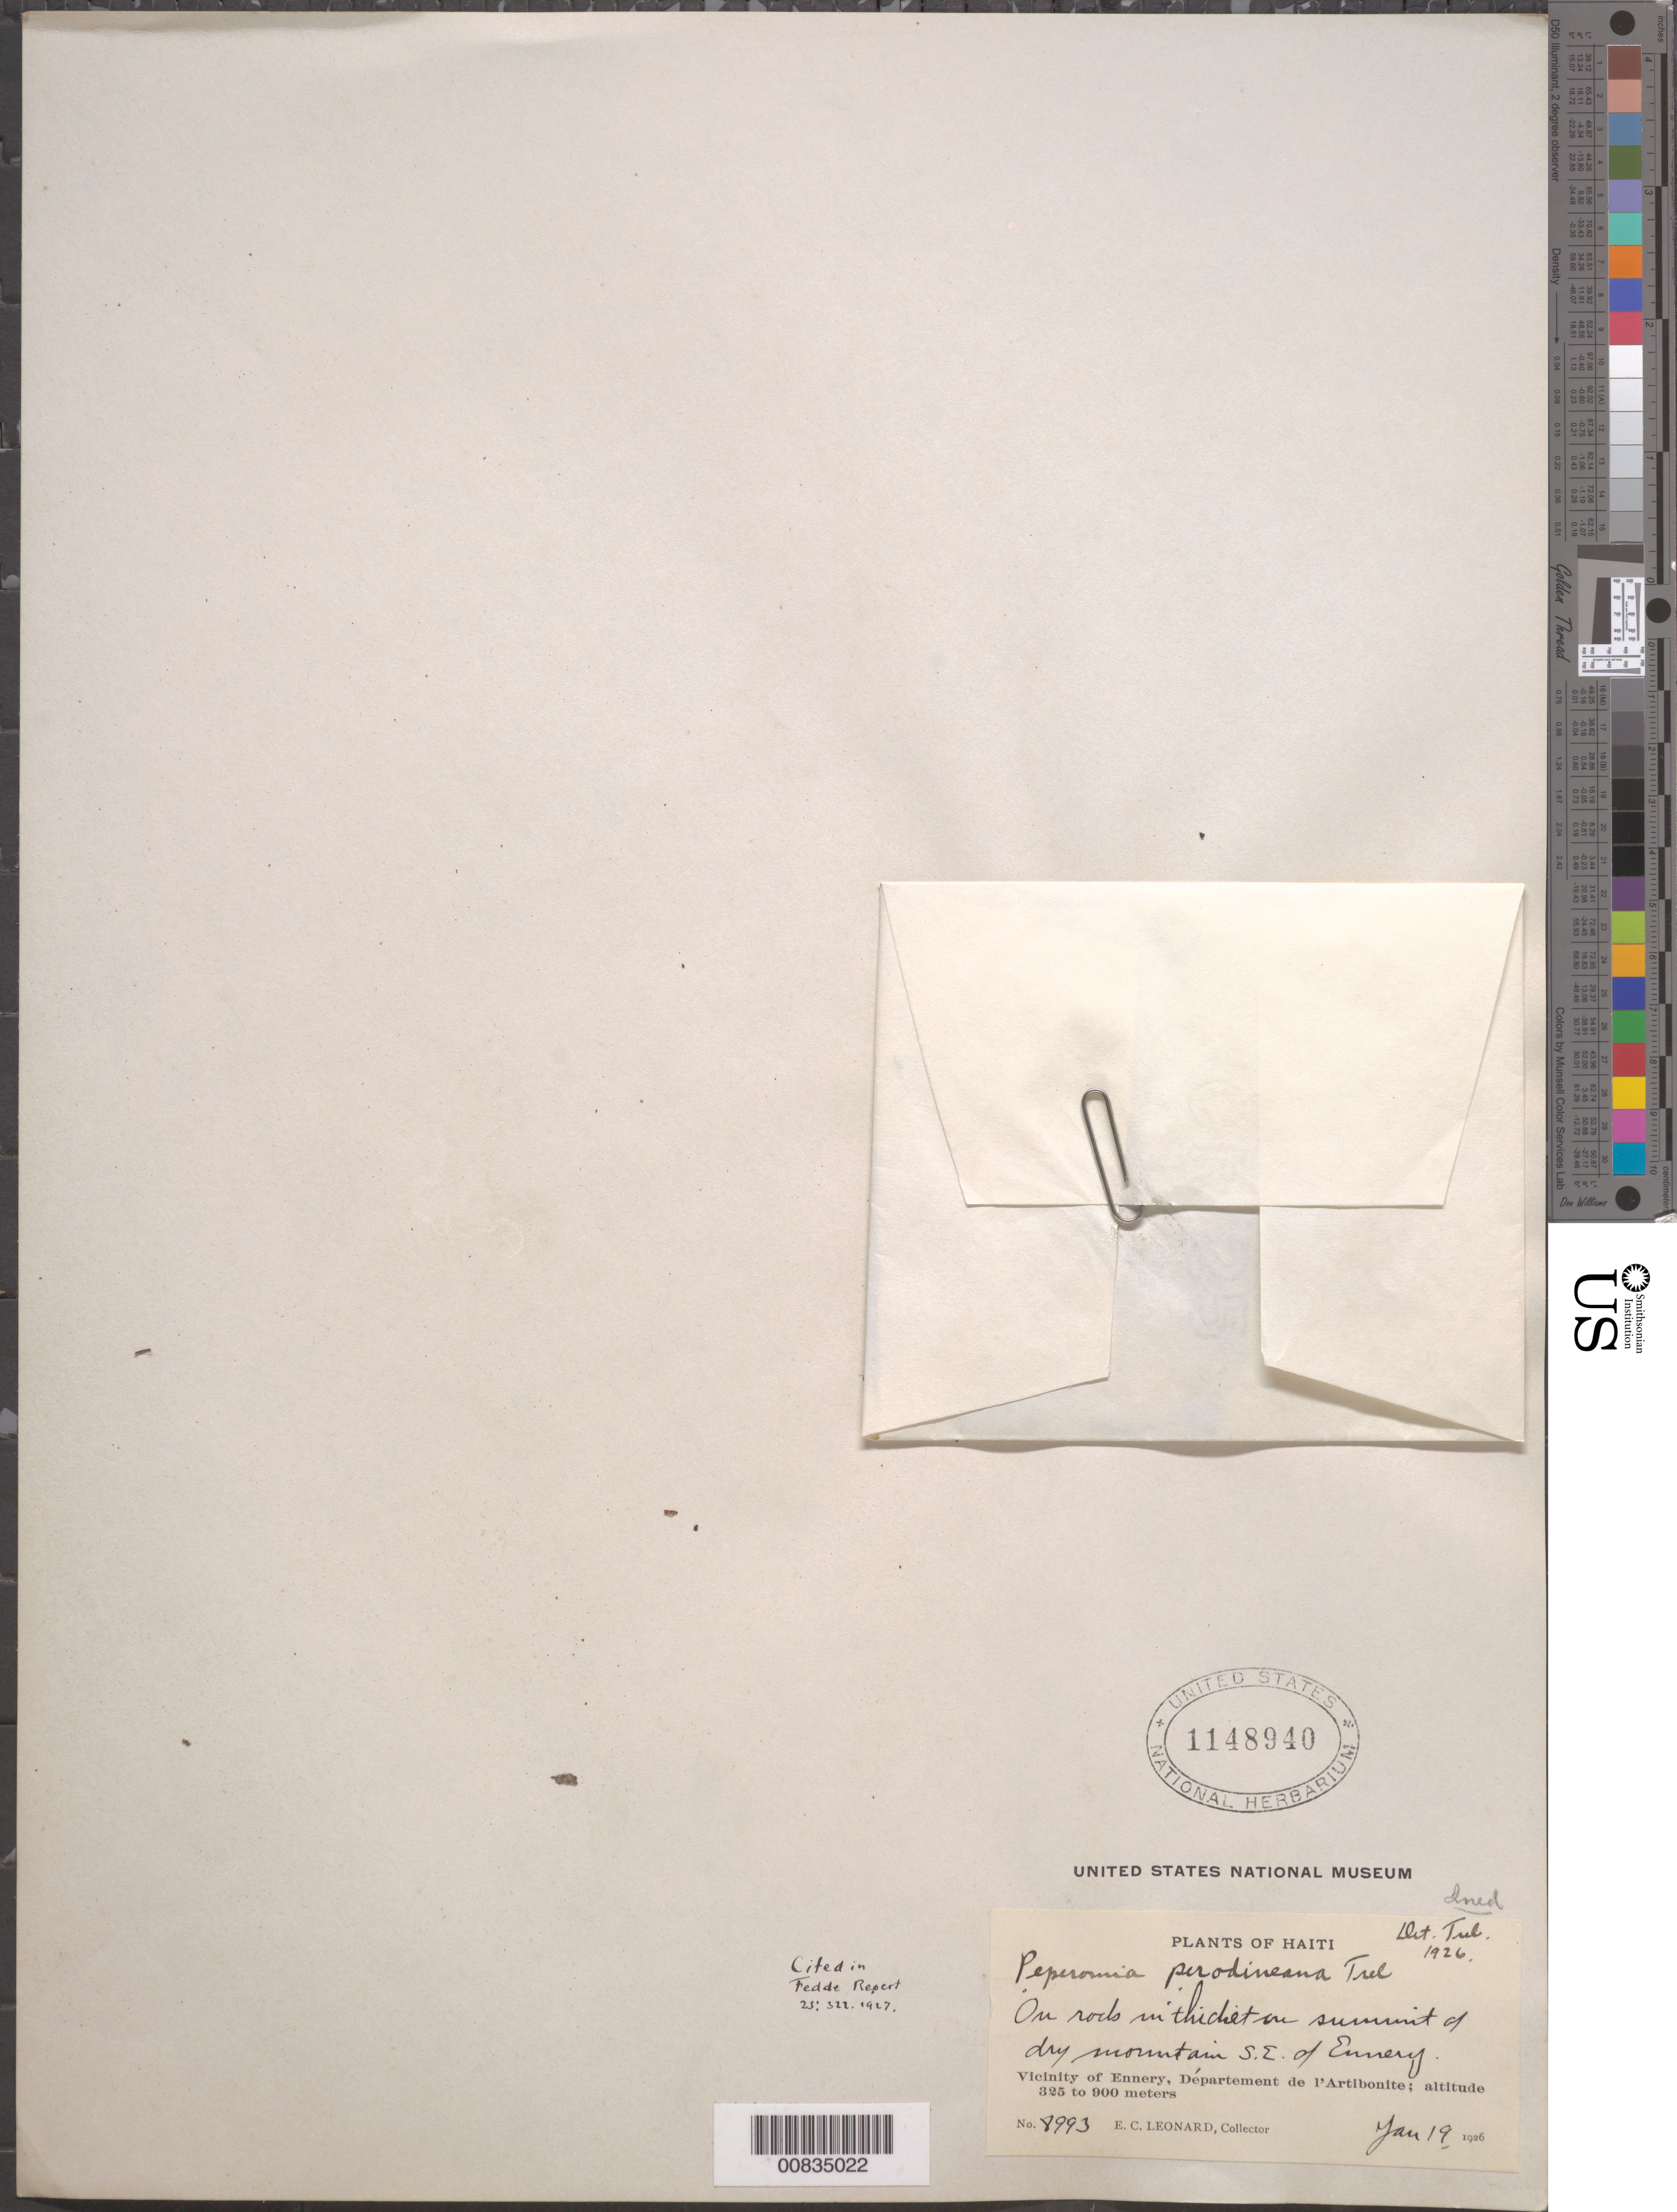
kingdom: Plantae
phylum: Tracheophyta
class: Magnoliopsida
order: Piperales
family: Piperaceae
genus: Peperomia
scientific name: Peperomia perodiniana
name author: Trel.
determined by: Trelease, --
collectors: E. C. Leonard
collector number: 8993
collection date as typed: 19 Jan 1926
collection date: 1926-01-19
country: Haiti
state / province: Artibonite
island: Hispaniola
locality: Summit of dry mountain S.E. of Ennery.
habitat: On rocks in thicket.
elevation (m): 325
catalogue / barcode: US 1148940